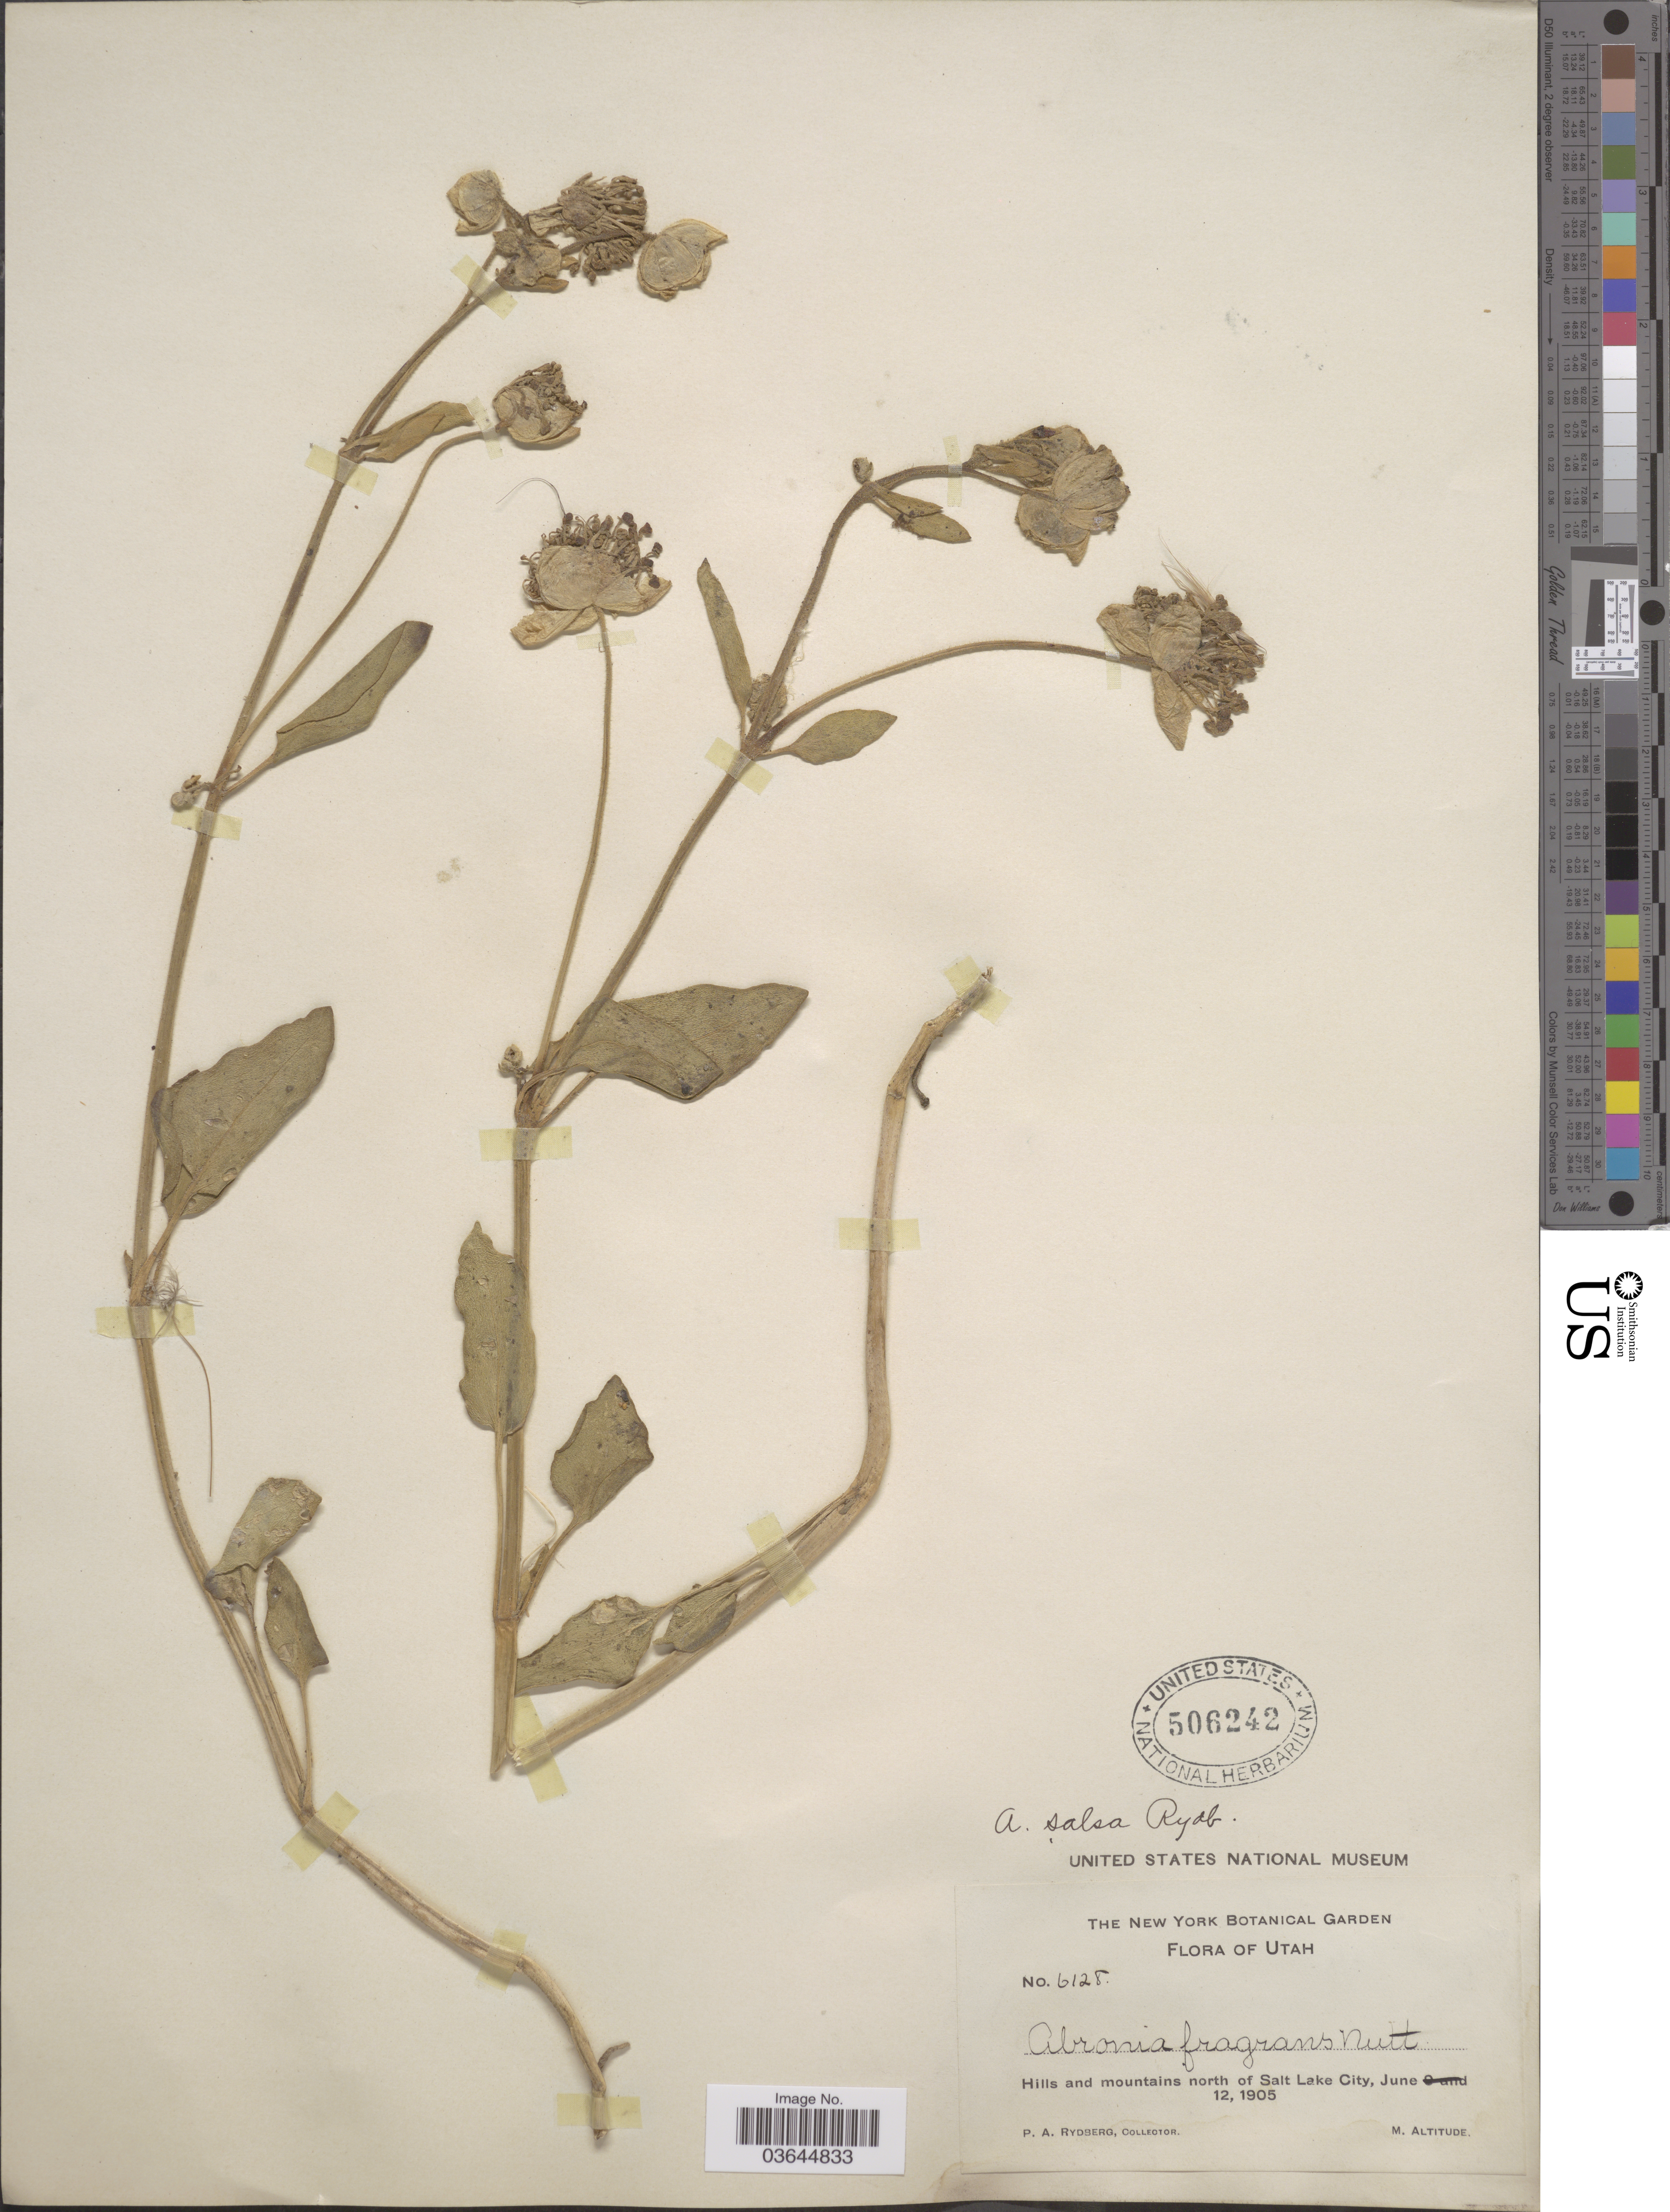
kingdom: Plantae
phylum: Tracheophyta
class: Magnoliopsida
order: Caryophyllales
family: Nyctaginaceae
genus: Abronia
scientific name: Abronia salsa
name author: Rydb.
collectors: P. A. Rydberg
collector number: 6128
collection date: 1905-06-12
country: United States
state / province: Utah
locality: Hills and mountains north of Salt Lake City.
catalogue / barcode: US 506242